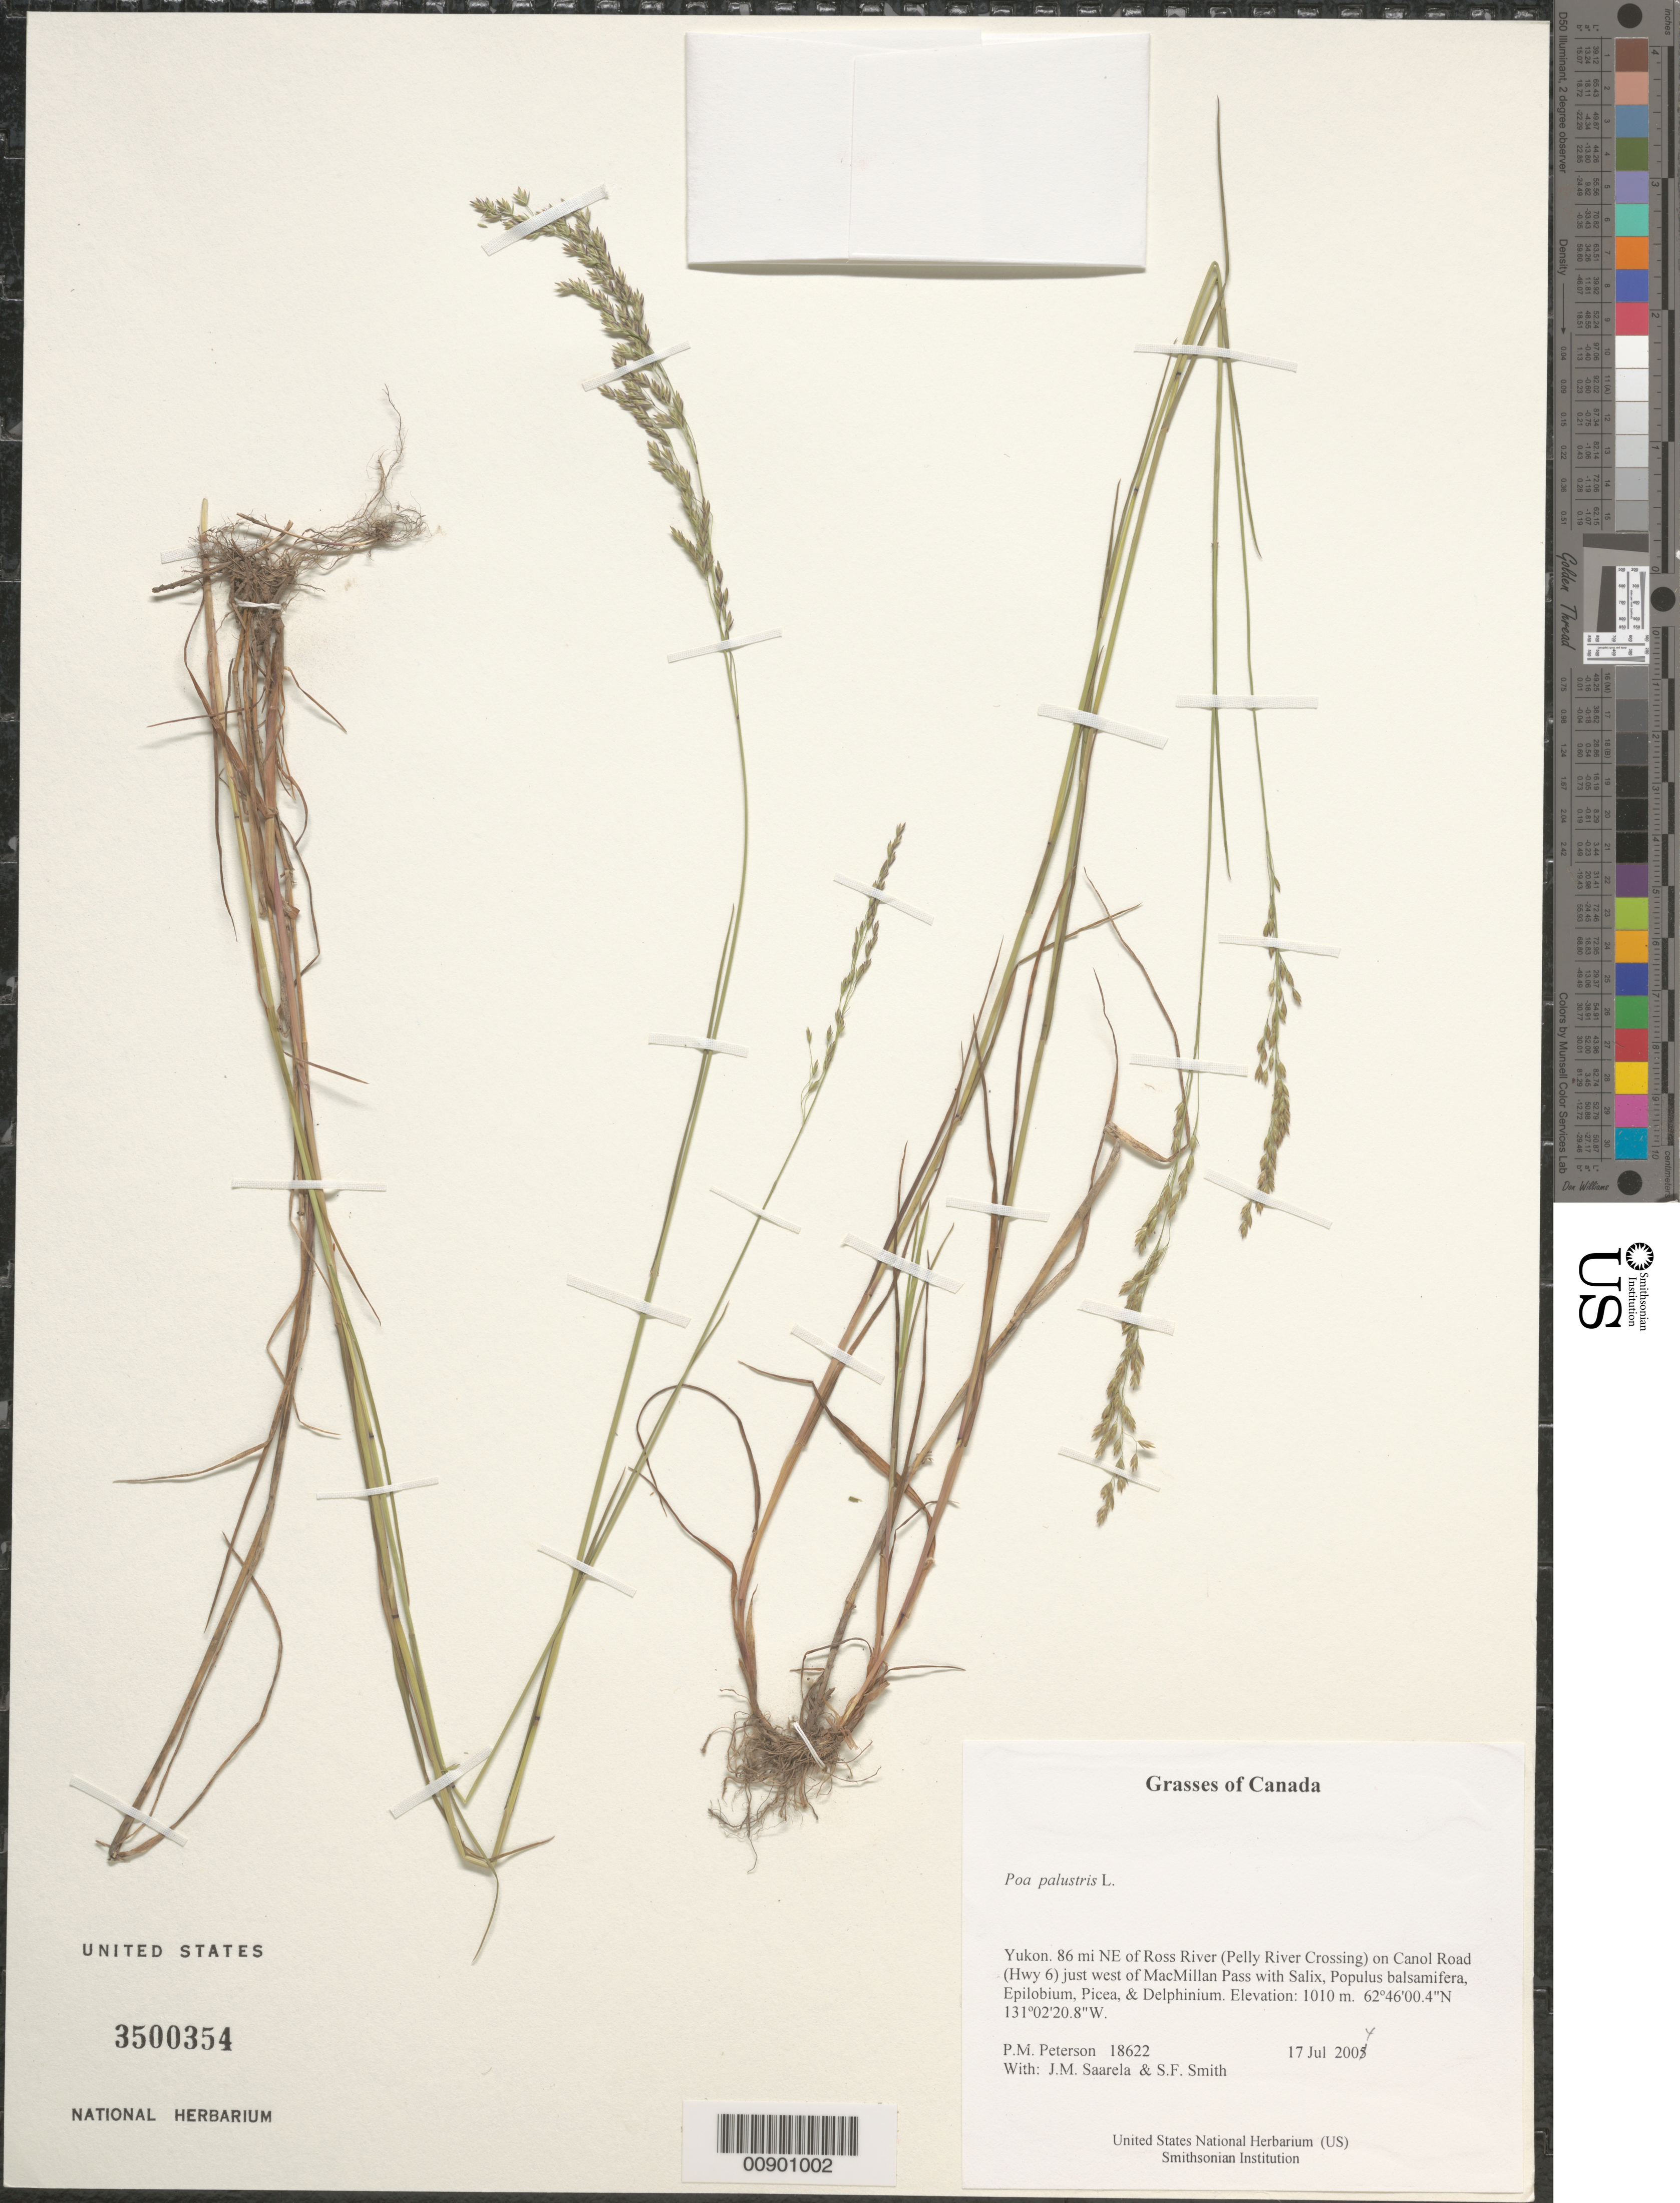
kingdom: Plantae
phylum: Tracheophyta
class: Liliopsida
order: Poales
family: Poaceae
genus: Poa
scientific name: Poa palustris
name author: L.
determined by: Soreng, Robert J., Research Associate (BOT), Smithsonian Institution - National Museum of Natural History (UNITED STATES)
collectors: P. M. Peterson, J. Saarela & S.F. Smith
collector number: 18622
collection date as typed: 17 Jul 2004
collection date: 2004-07-17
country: Canada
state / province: Yukon Territory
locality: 86 mi NE of Ross River (Pelly River Crossing) on Canol Road (Hwy 6) just west of MacMillan Pass with Salix, Populus balsamifera, Epilobium, Picea, & Delphinium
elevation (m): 1010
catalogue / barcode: US 3500354